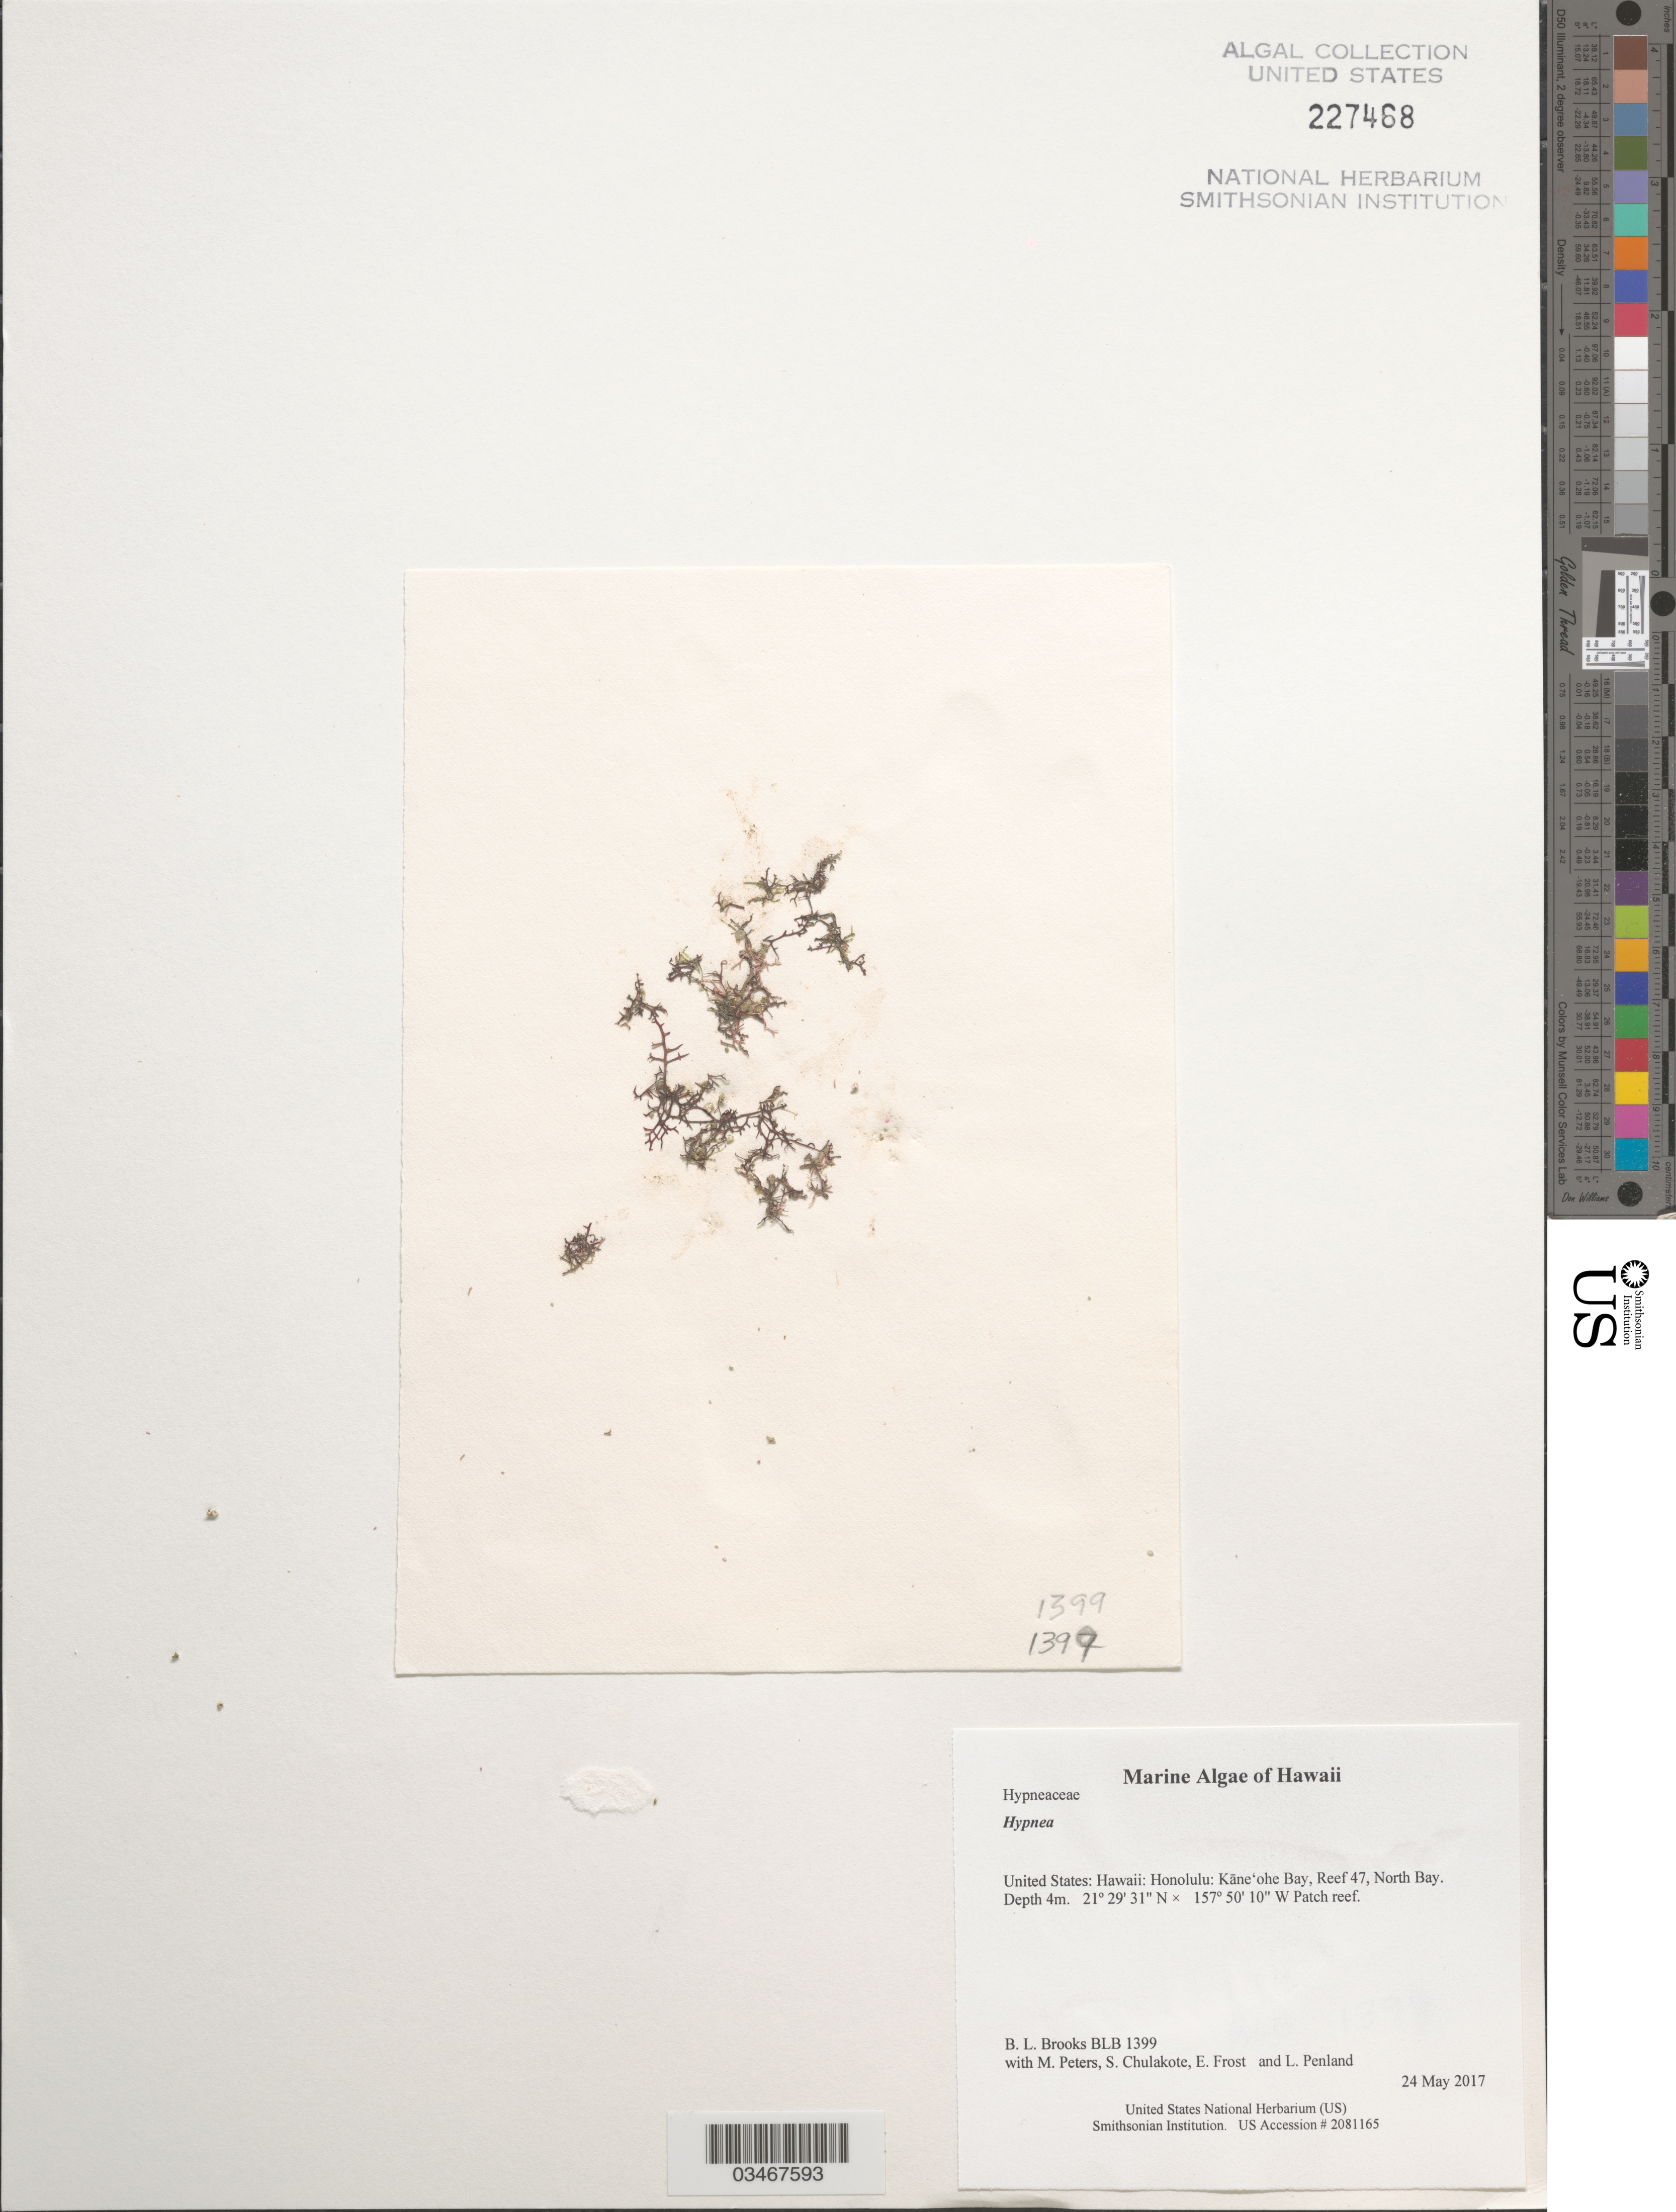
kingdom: Plantae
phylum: Rhodophyta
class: Florideophyceae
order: Gigartinales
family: Cystocloniaceae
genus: Hypnea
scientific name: Hypnea sp.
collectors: B. Brooks, M. Peters, S. Chulakote, E. Frost & L. Penland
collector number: BLB 1399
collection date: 2017-05-24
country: United States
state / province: Hawaii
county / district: Honolulu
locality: Honolulu: Kāne'ohe Bay, Reef 47, North Bay.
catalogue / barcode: US 227468